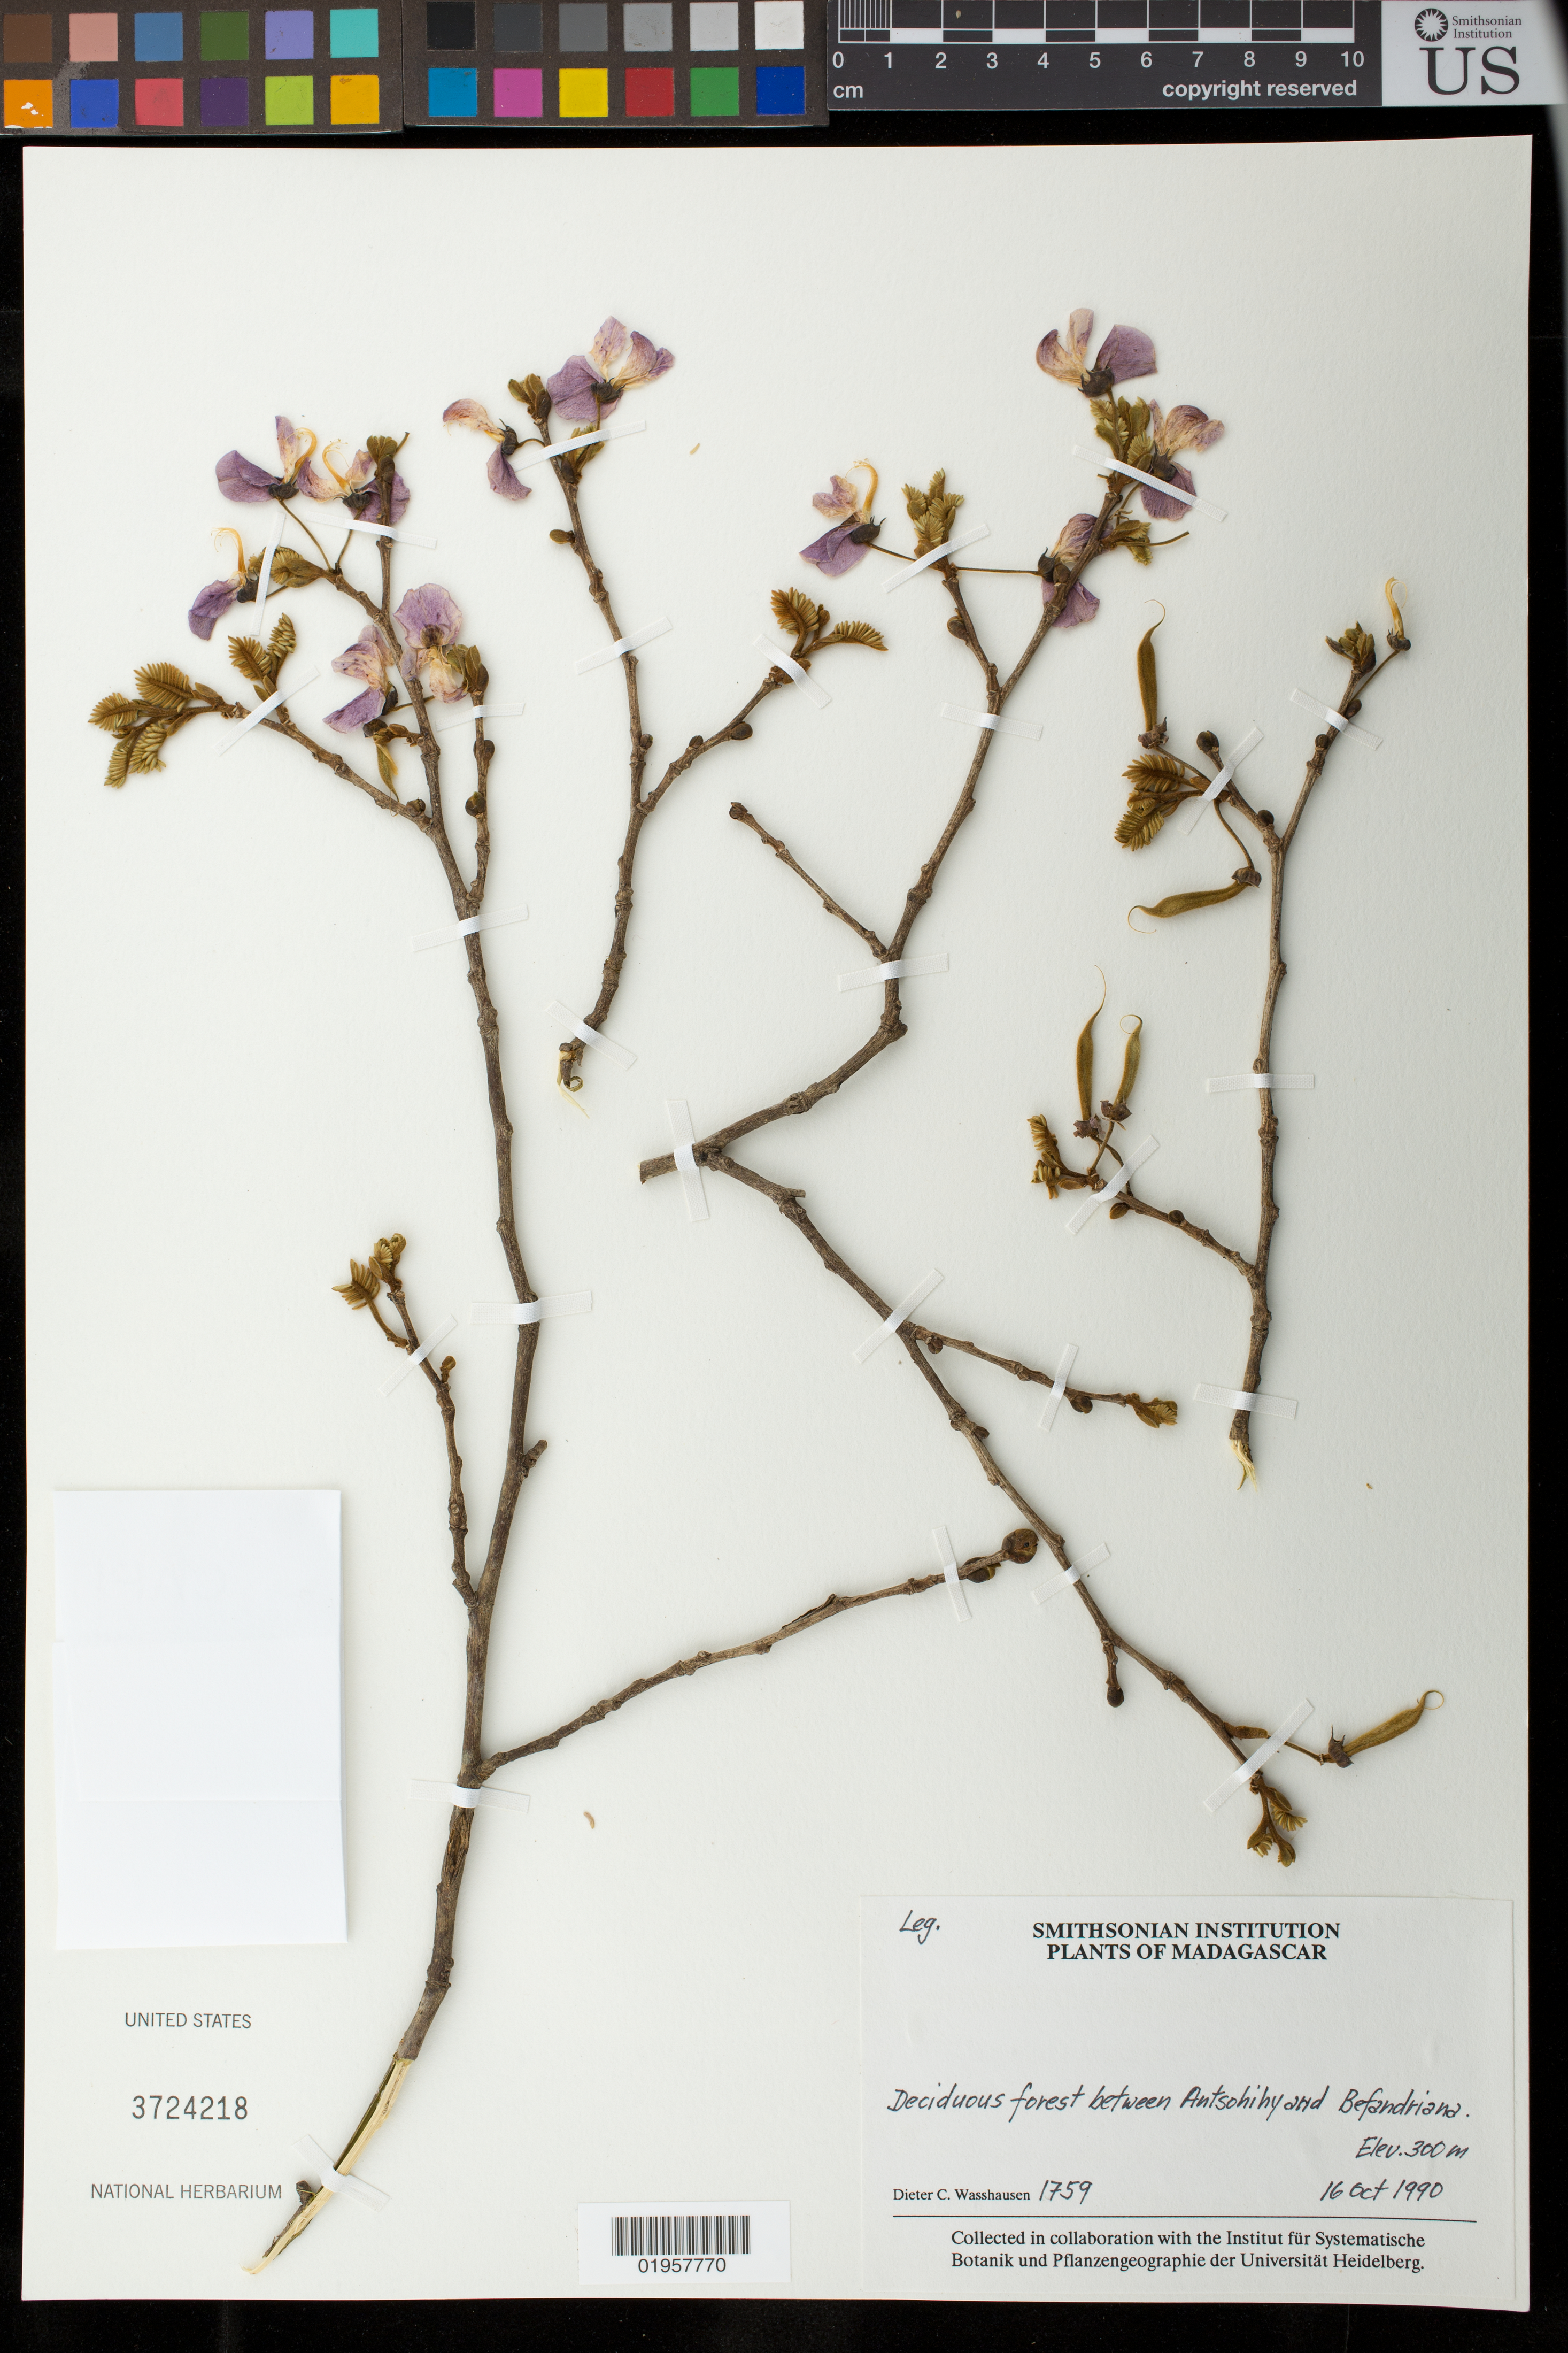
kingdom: Plantae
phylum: Tracheophyta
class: Magnoliopsida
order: Fabales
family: Fabaceae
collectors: D. C. Wasshausen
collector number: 1759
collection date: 1990-10-16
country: Madagascar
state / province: Sofia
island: Madagascar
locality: Between Antsohihy and Befandriana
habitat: Deciduous forest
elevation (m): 300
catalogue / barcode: US 3724218